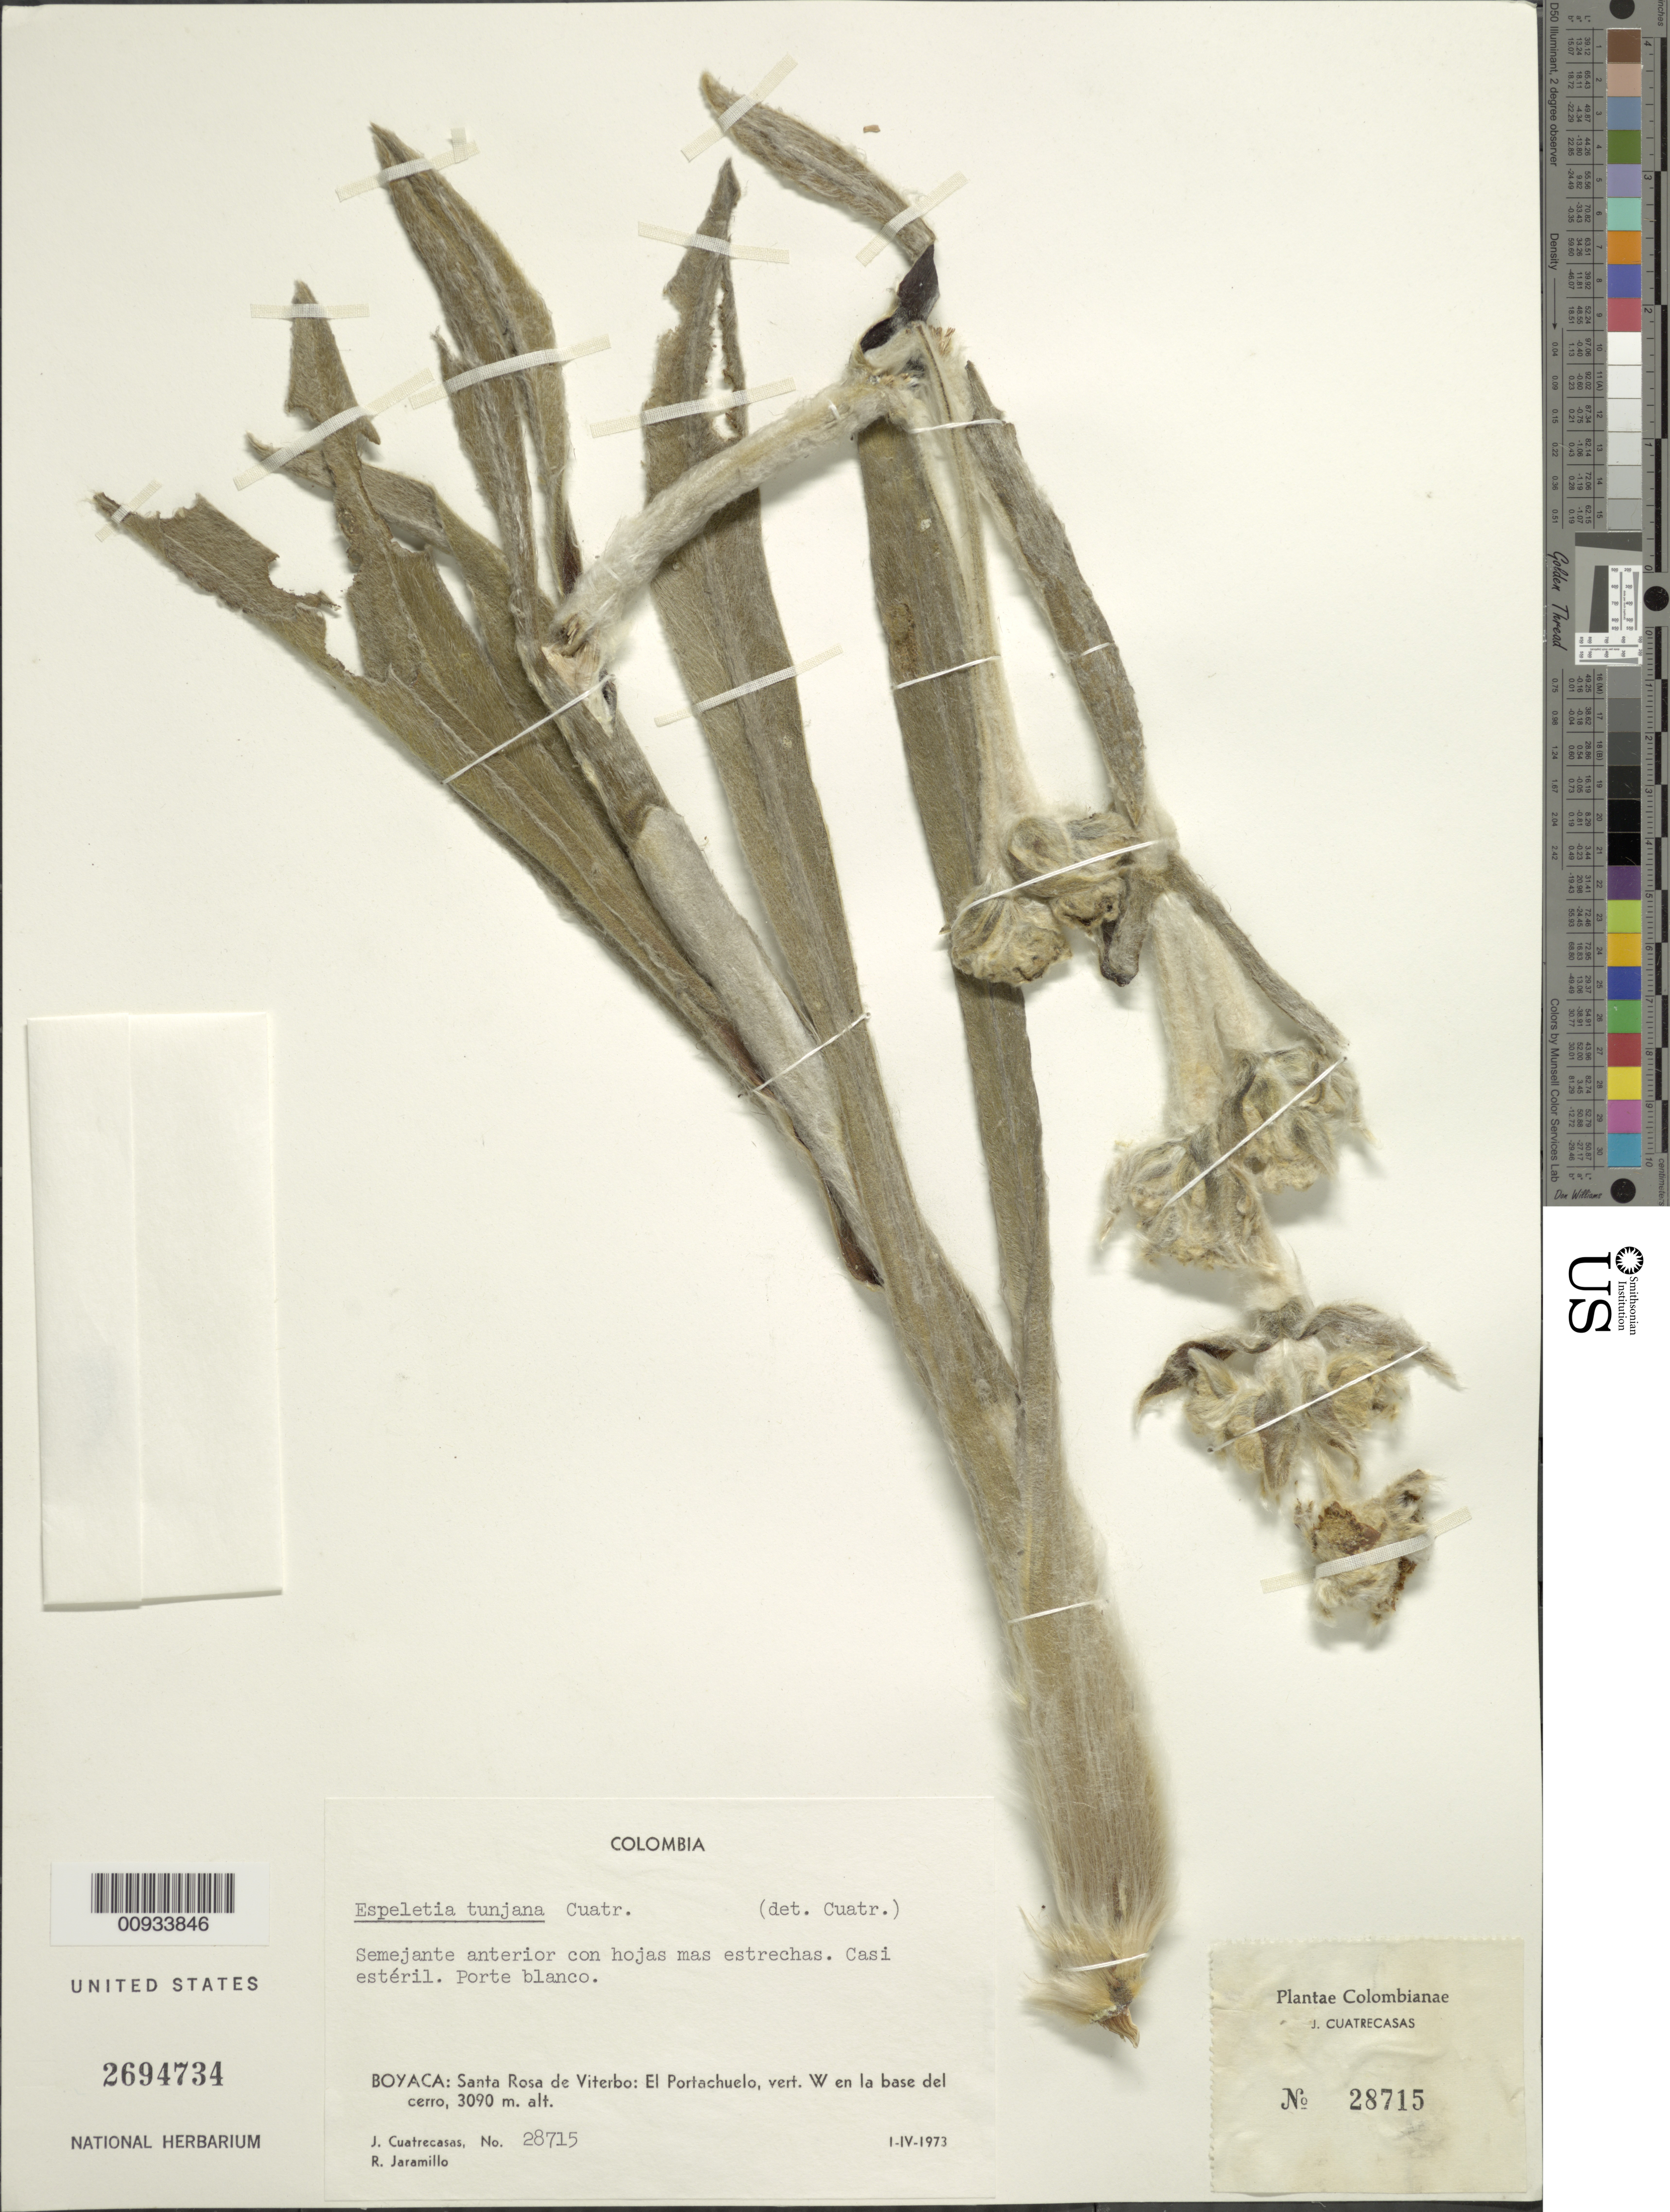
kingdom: Plantae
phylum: Tracheophyta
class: Magnoliopsida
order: Asterales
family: Asteraceae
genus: Espeletia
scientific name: Espeletia tunjana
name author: Cuatrec.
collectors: J. Cuatrecasas & R. Jaramillo M.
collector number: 28715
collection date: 1973-04-01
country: Colombia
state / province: Boyacá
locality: Santa Rosa de Viterbo, El Portachuelo, vert. W en la base del cerro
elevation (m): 3090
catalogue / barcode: US 2694734